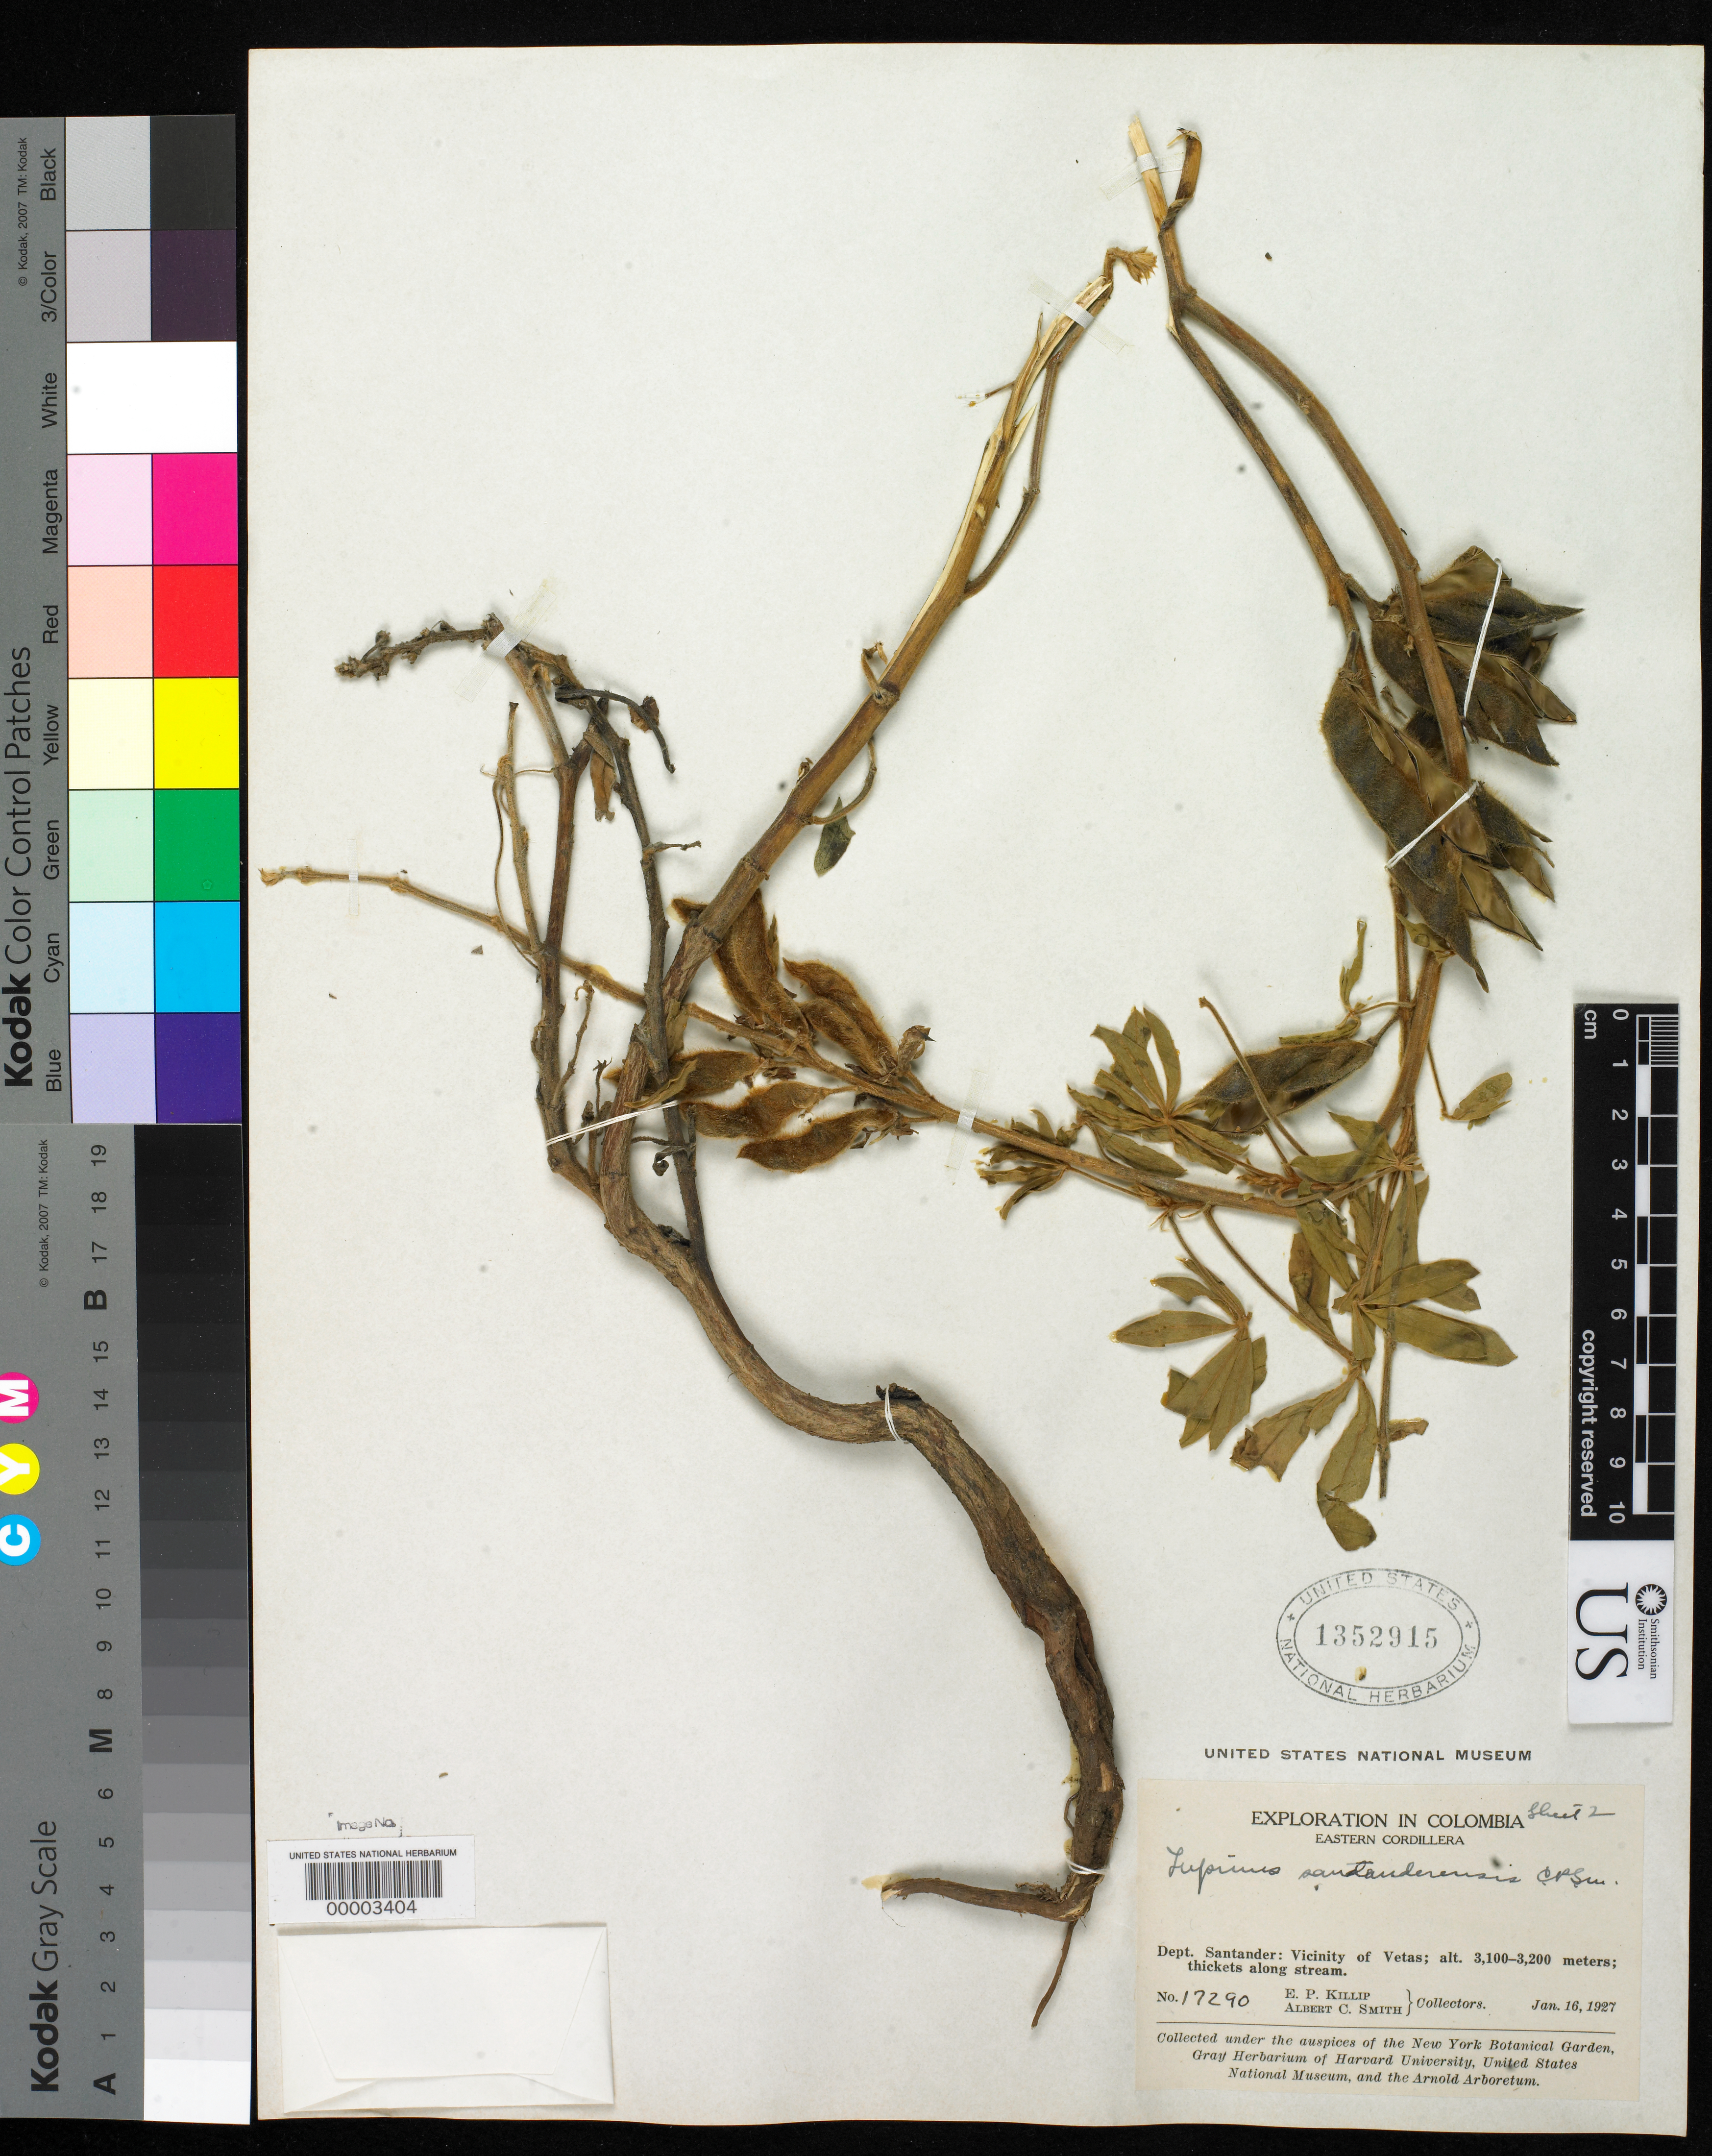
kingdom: Plantae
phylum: Tracheophyta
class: Magnoliopsida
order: Fabales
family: Fabaceae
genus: Lupinus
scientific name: Lupinus santanderensis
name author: C.P. Sm.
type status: Holotype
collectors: E. P. Killip & A. C. Smith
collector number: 17290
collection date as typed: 16 Jan 1927 to 20 Jan 1927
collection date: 1927-01-16/1927-01-20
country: Colombia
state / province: Santander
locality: Near Vetas.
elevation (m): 3100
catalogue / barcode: US 1352915